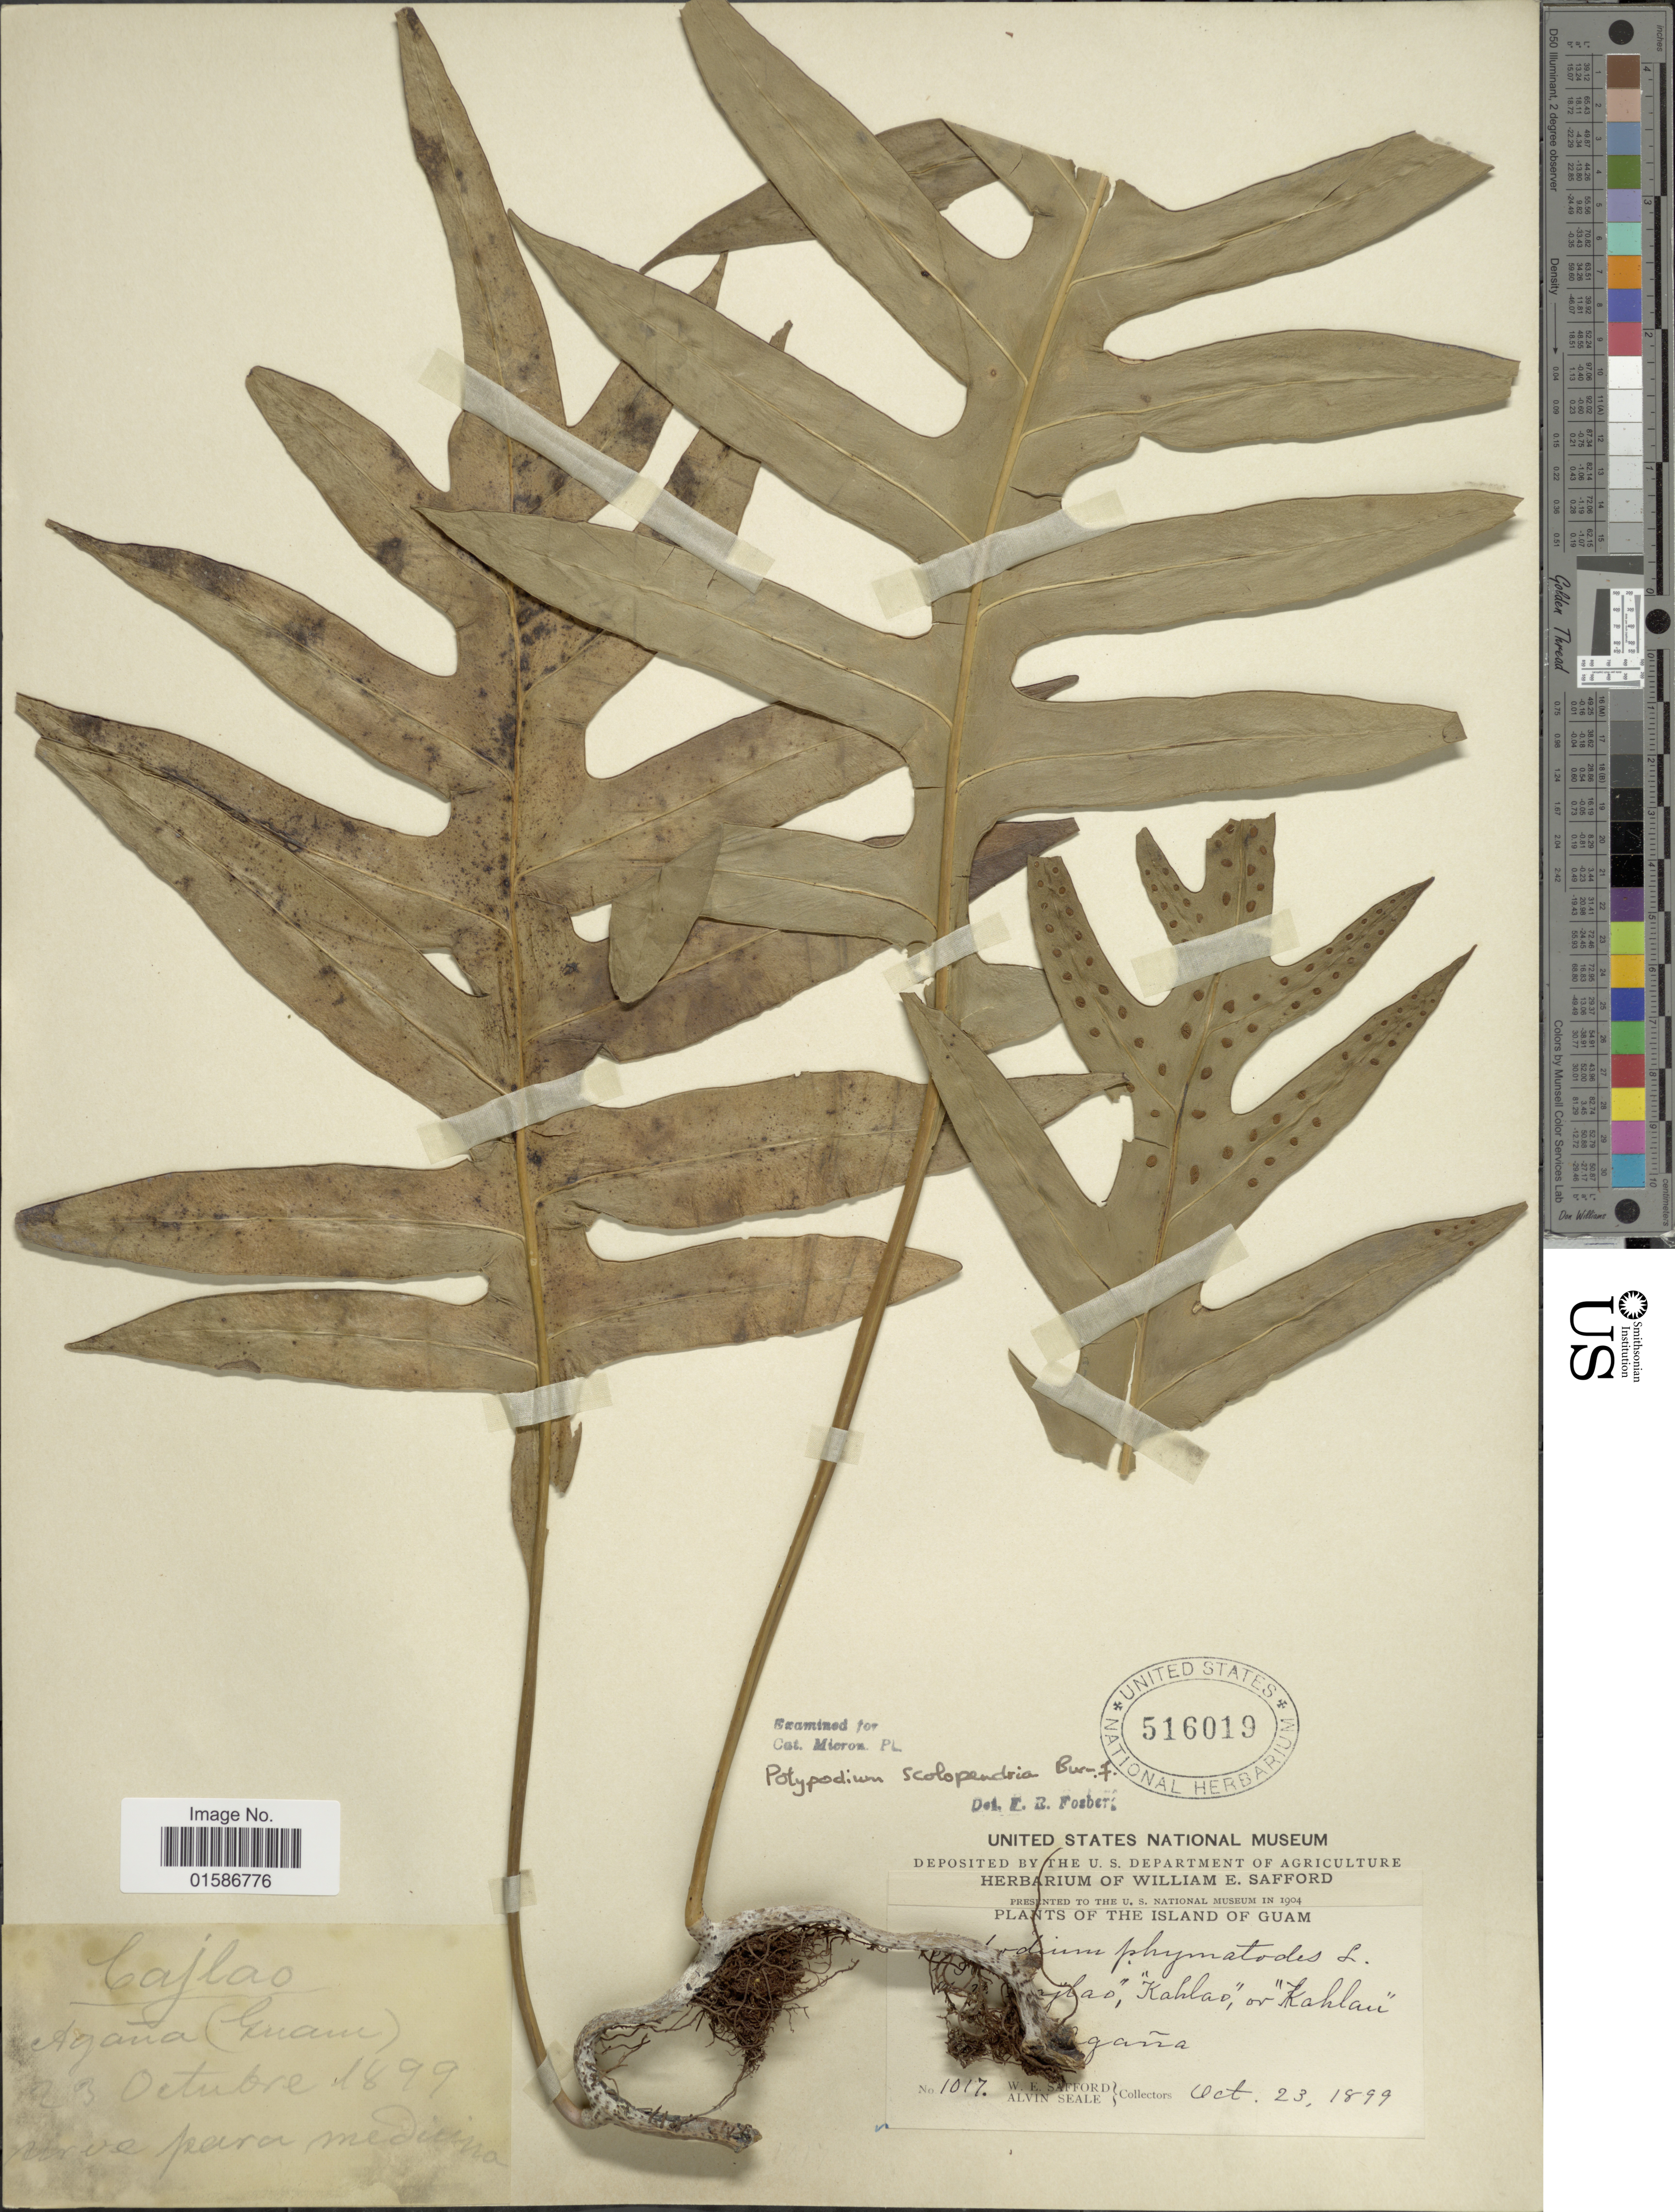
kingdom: Plantae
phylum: Tracheophyta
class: Polypodiopsida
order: Polypodiales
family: Polypodiaceae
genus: Microsorum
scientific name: Microsorum scolopendria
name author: (Burm. f.) Copel.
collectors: W. E. Safford & A. Seale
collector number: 1017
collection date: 1899-10-23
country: Guam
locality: Cajlao, Agaña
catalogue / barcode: US 516019